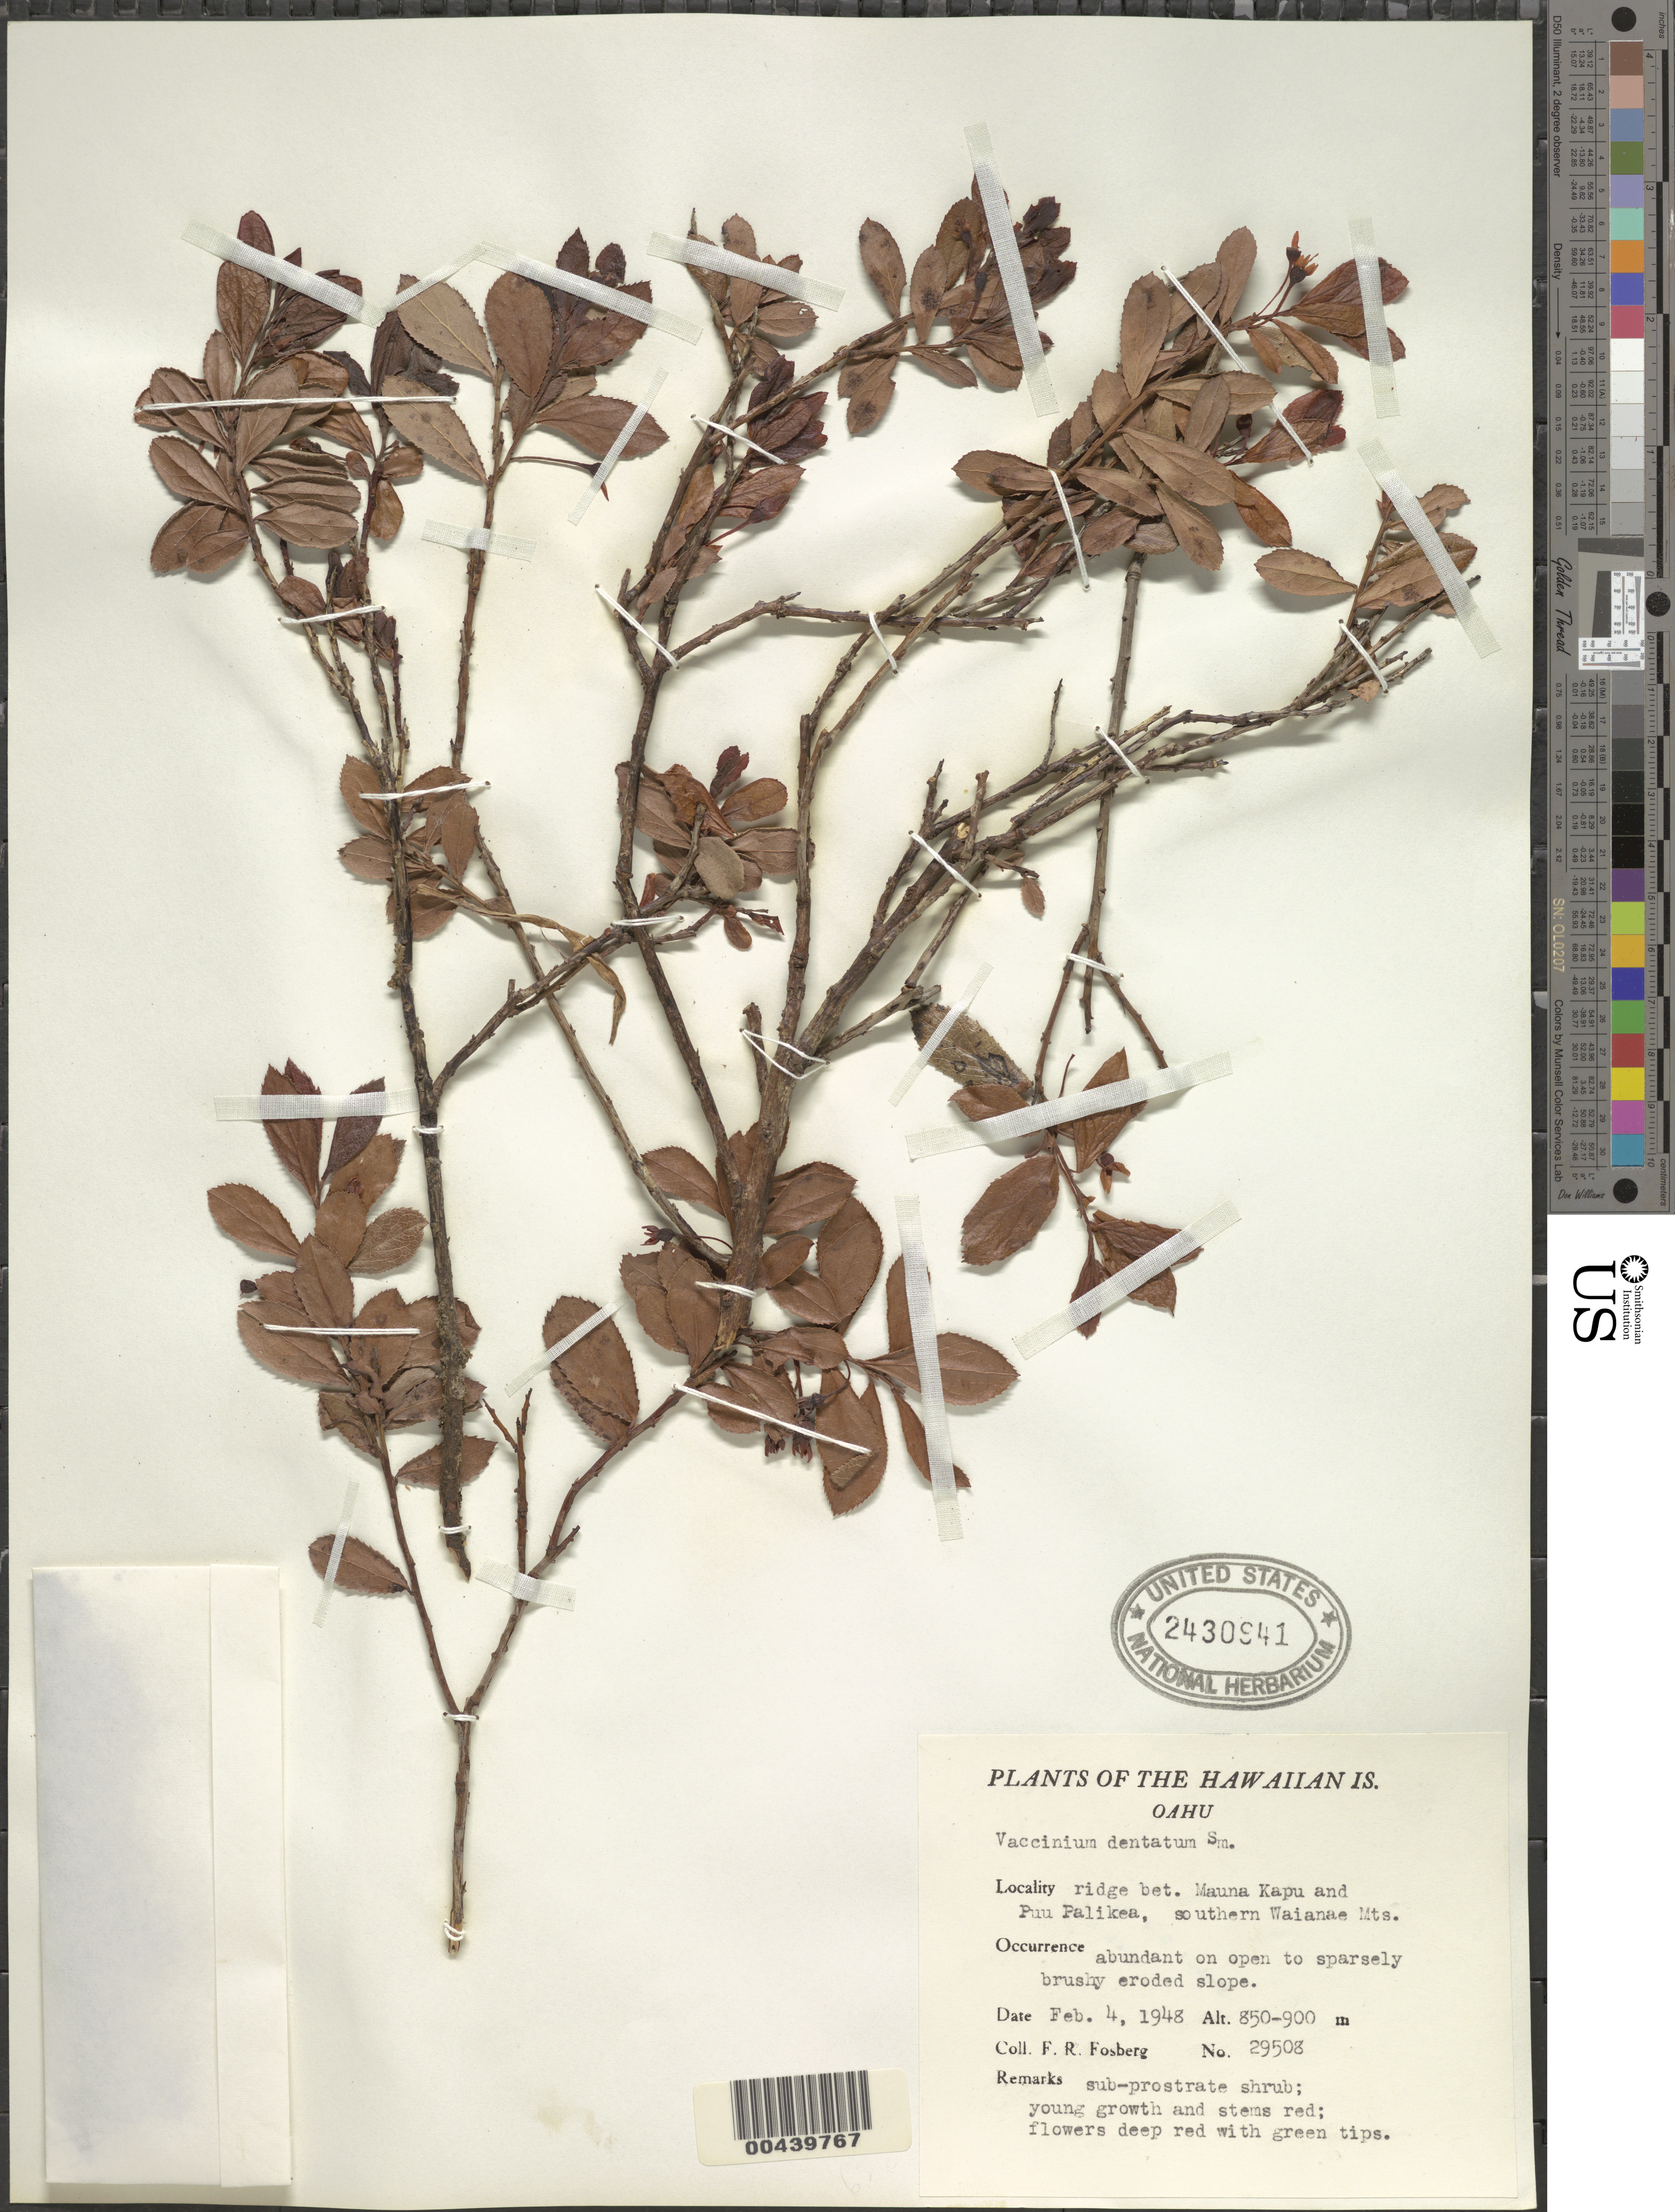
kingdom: Plantae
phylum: Tracheophyta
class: Magnoliopsida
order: Ericales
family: Ericaceae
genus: Vaccinium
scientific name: Vaccinium dentatum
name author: Sm.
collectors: F. R. Fosberg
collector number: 29508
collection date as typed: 4 Feb 1948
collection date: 1948-02-04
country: United States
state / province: Hawaii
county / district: Honolulu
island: Oahu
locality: Ridge between Mauna Kapu and Puu Palikea, S Waianae Mts.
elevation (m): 850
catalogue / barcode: US 2430941